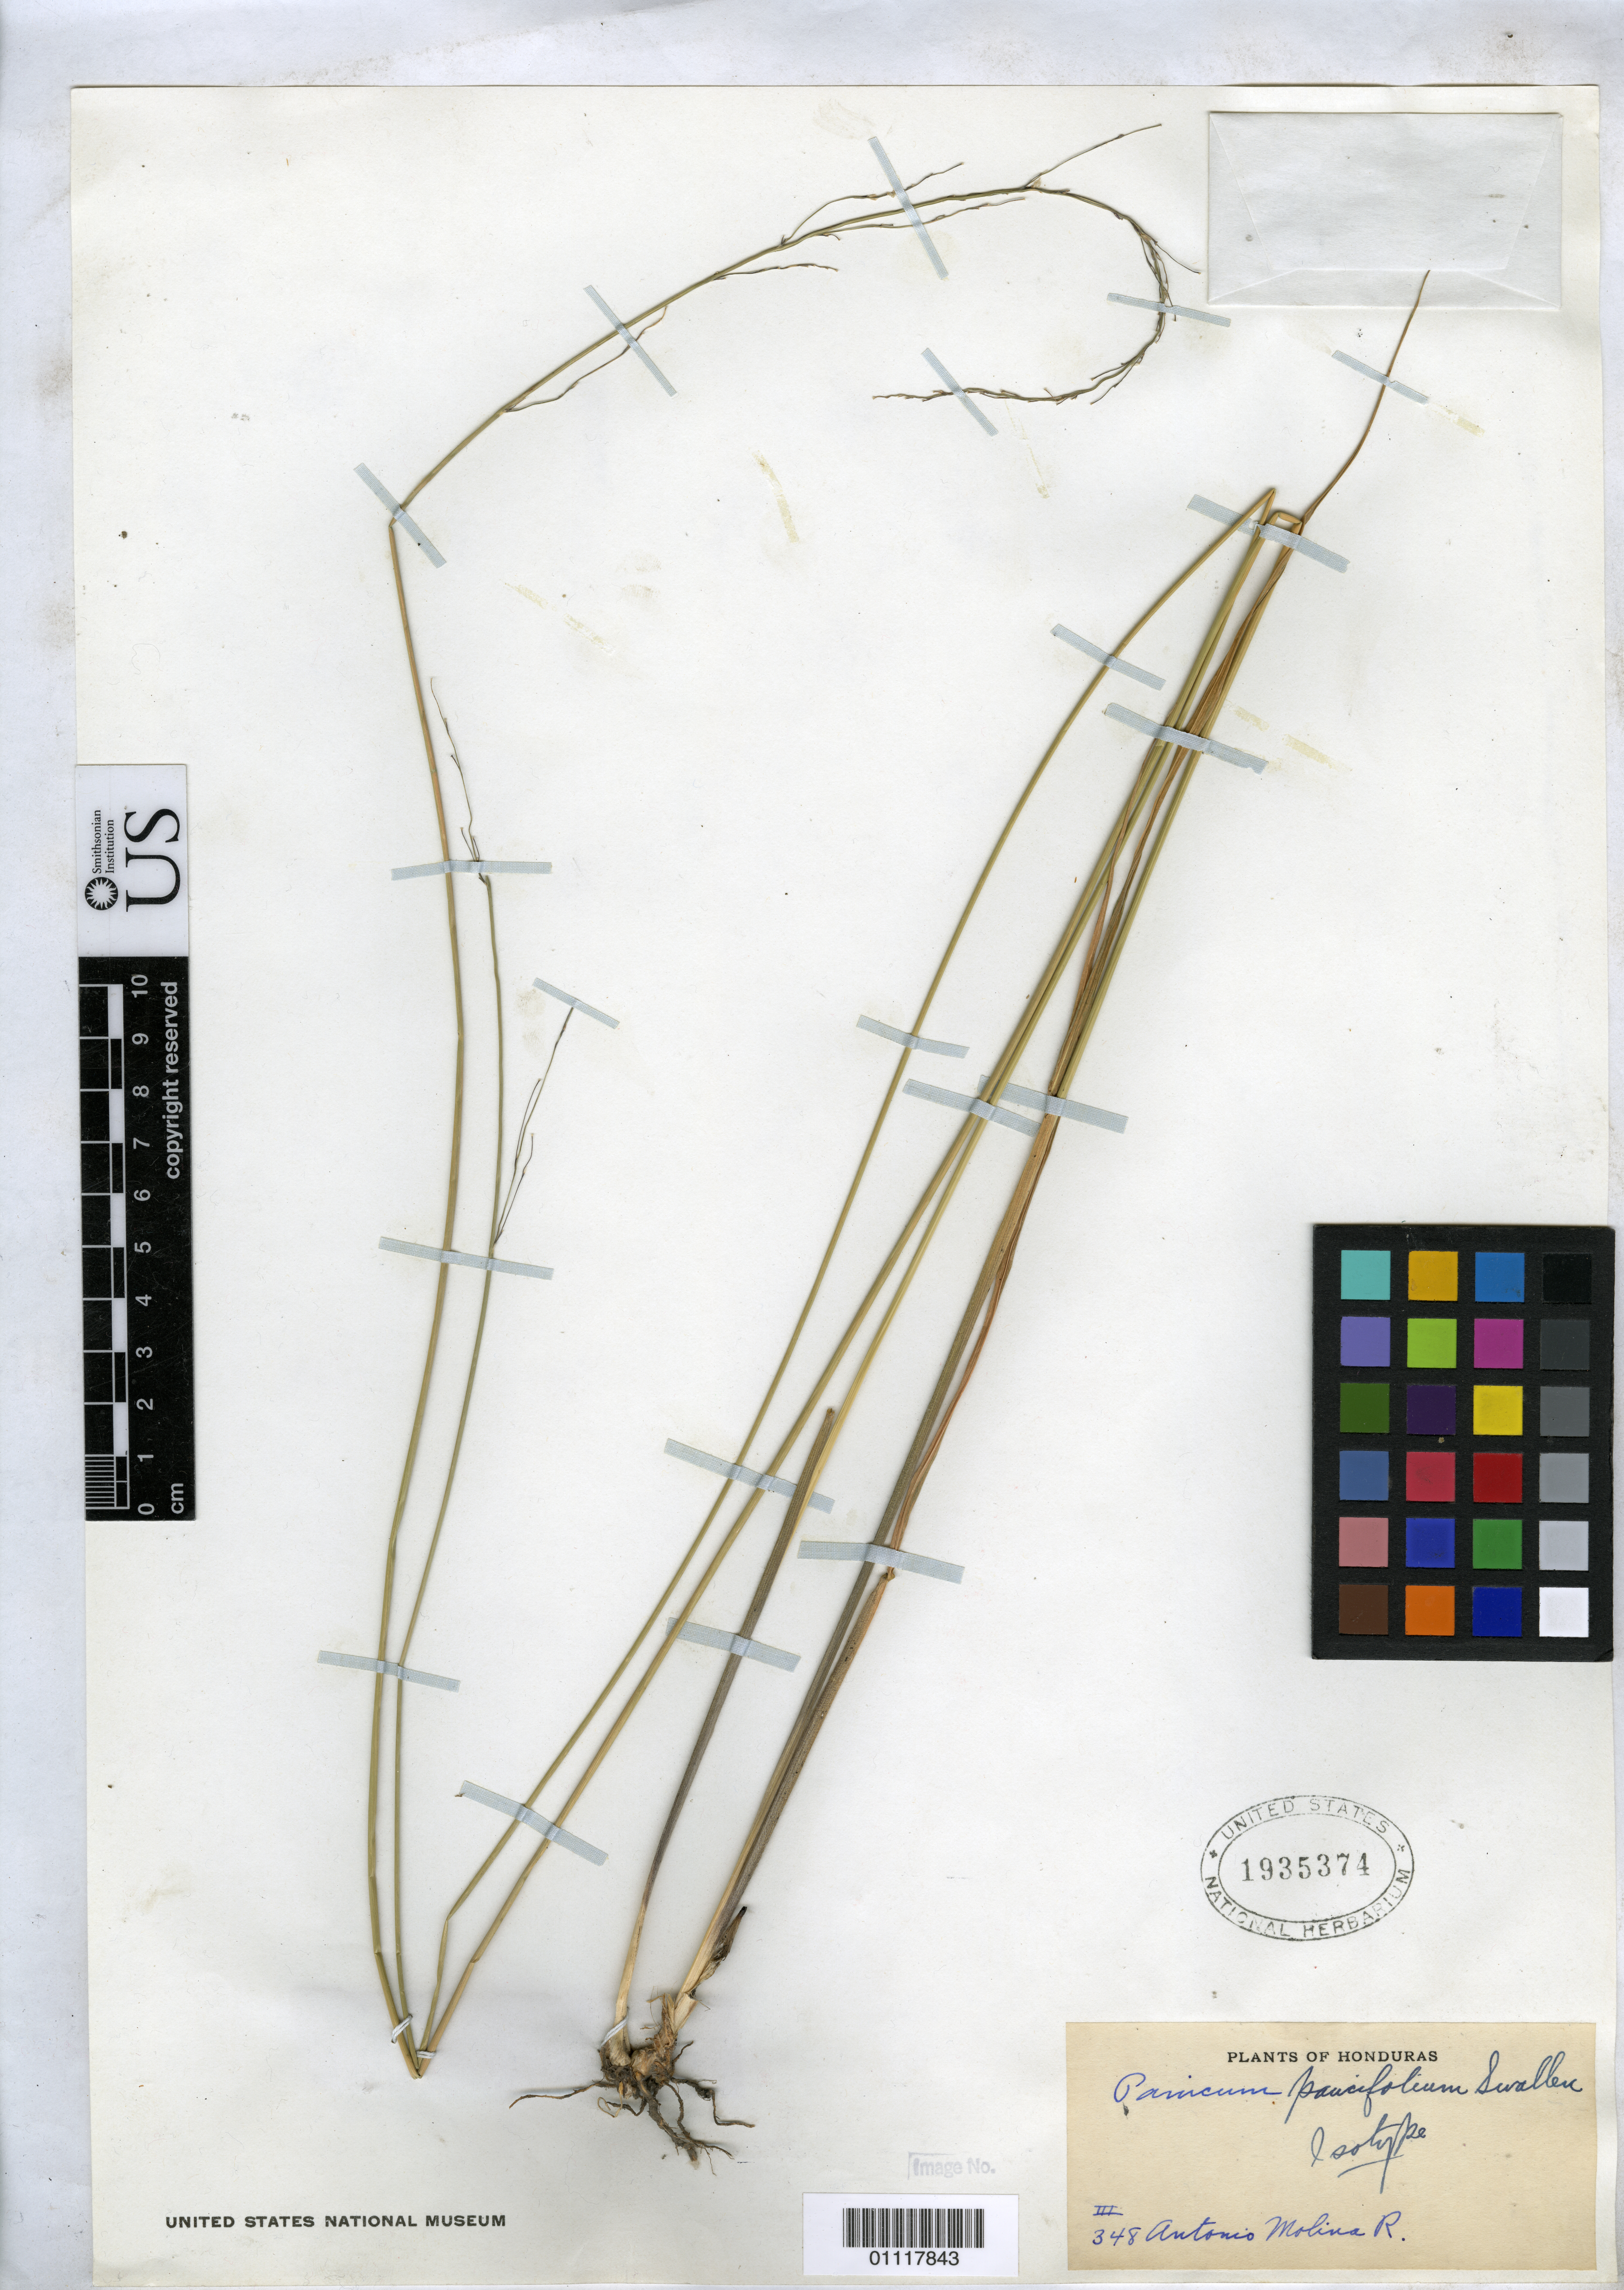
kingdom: Plantae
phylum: Tracheophyta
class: Liliopsida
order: Poales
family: Poaceae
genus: Panicum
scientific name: Panicum paucifolium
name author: Swallen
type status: Isotype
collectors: A. Molina R.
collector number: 348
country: Honduras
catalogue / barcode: US 1935374